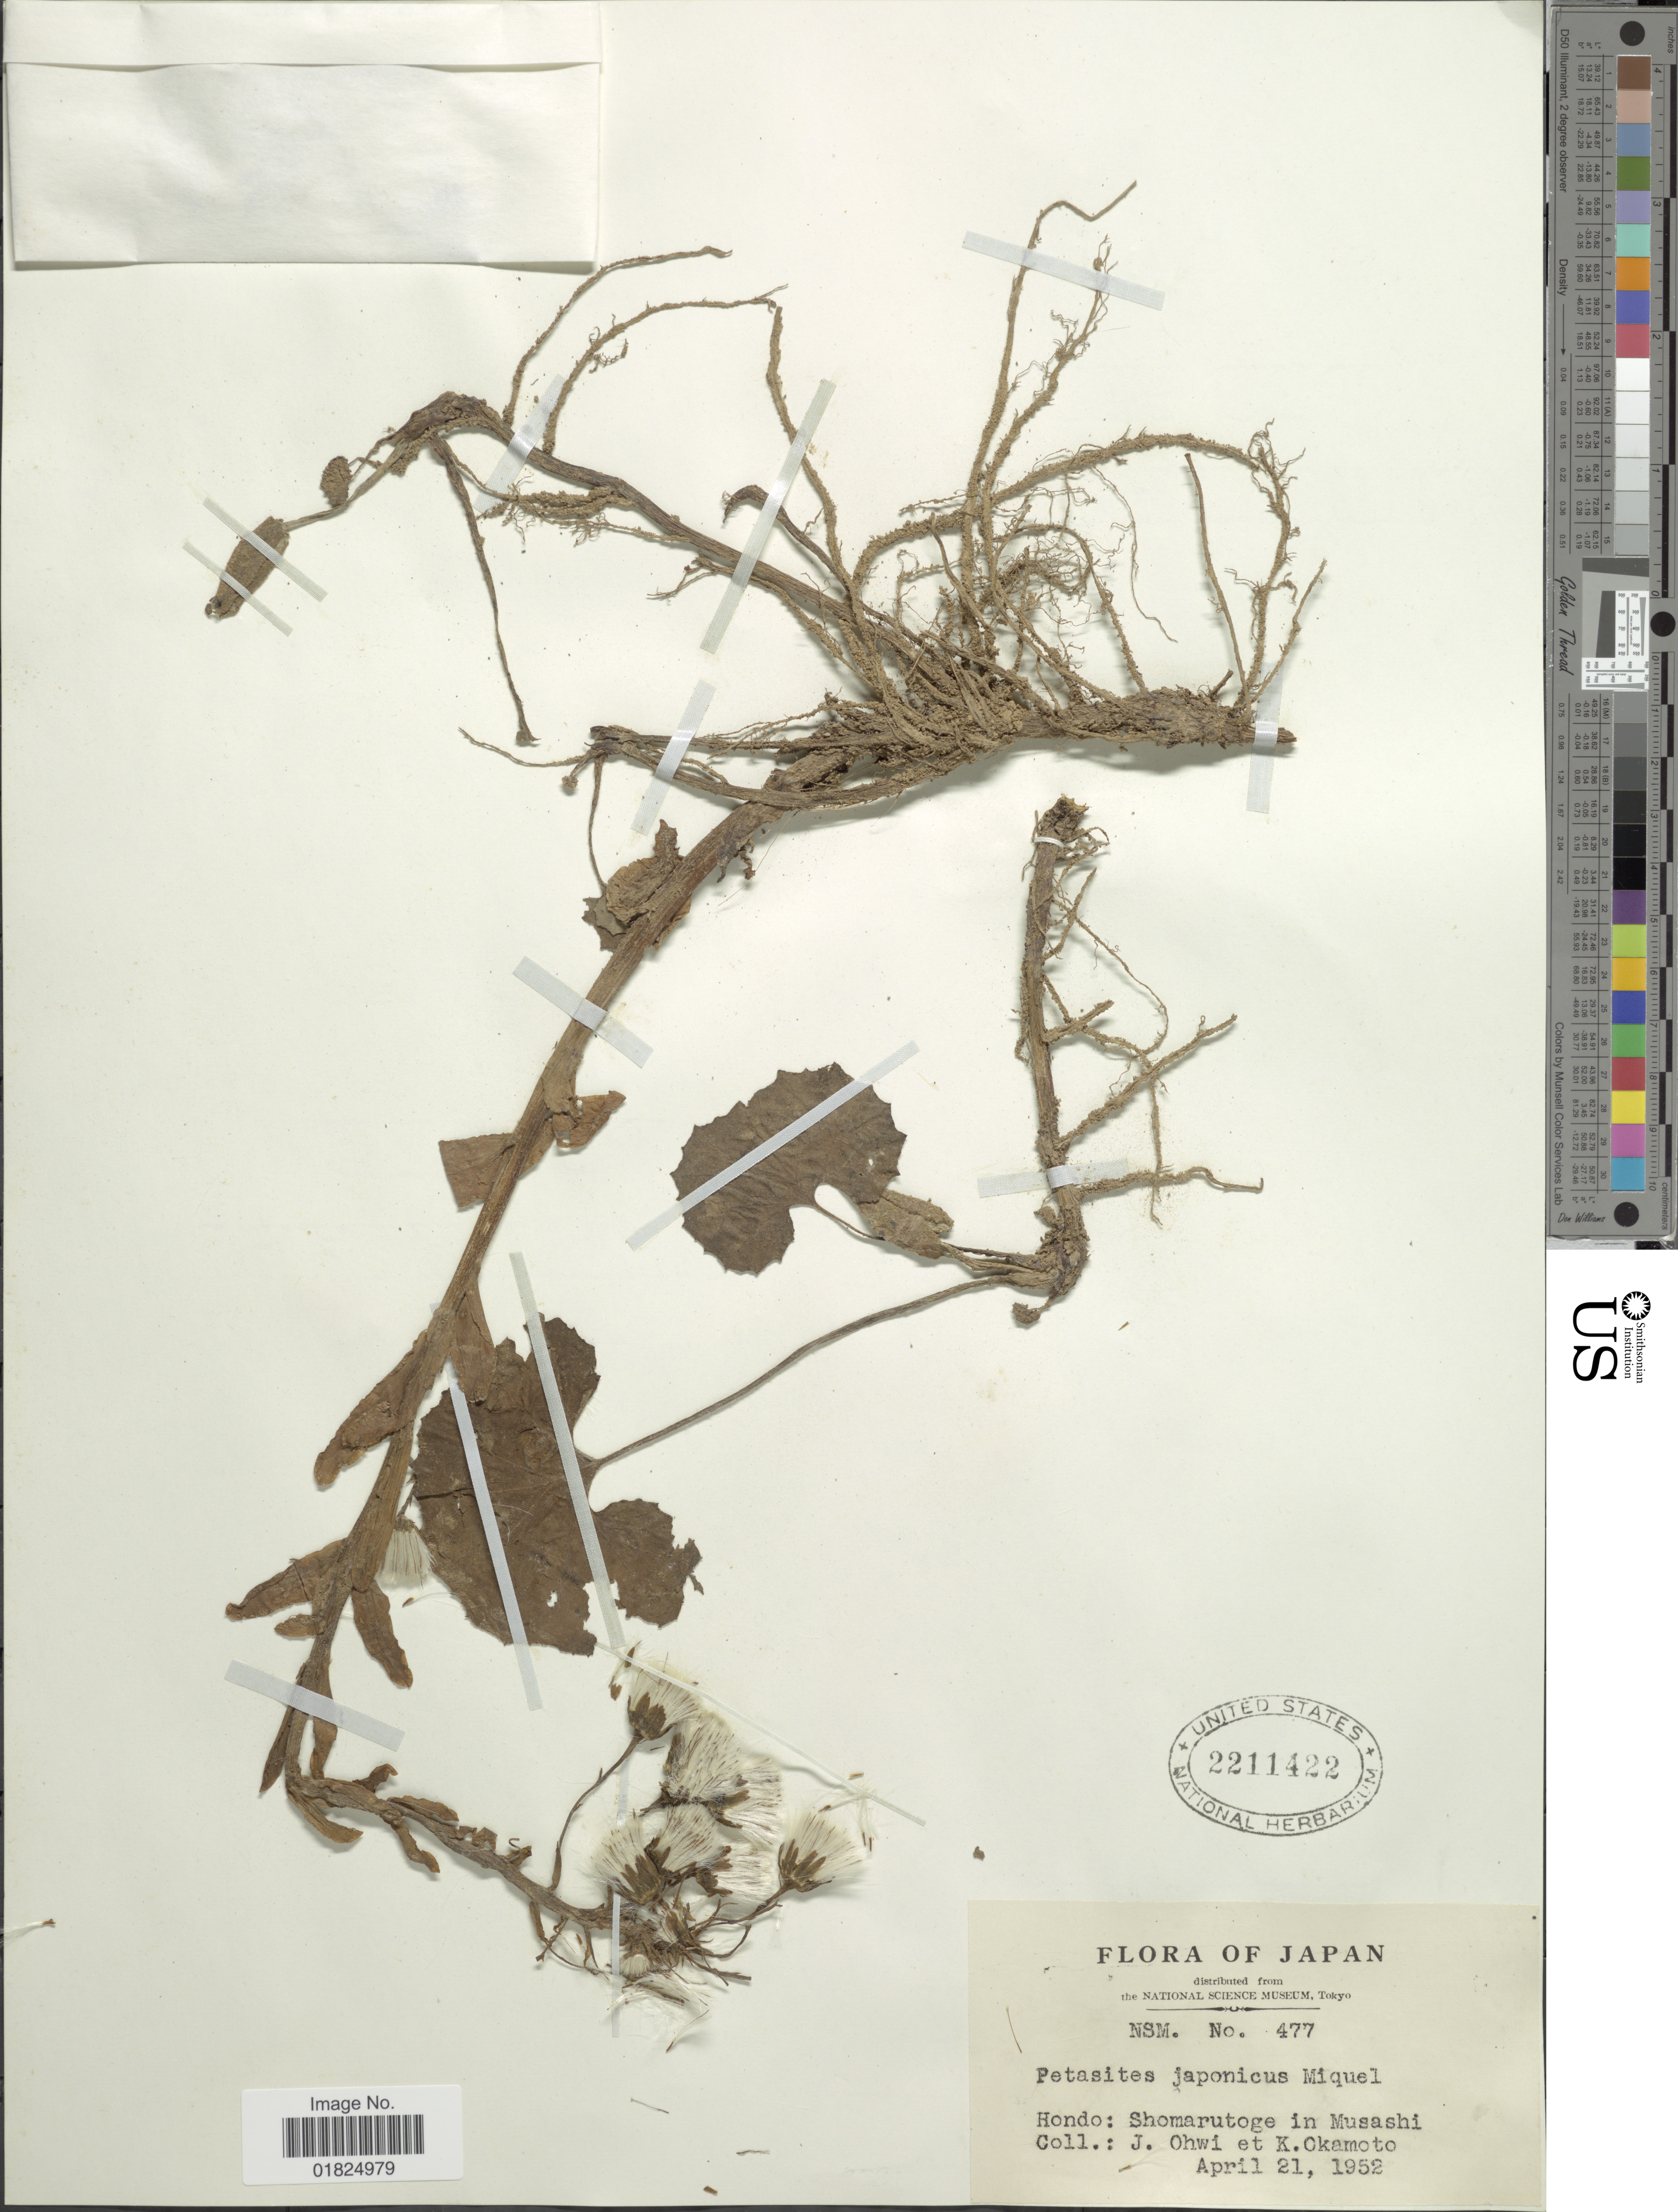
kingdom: Plantae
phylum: Tracheophyta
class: Magnoliopsida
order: Asterales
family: Asteraceae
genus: Petasites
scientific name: Petasites japonicus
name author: (Siebold & Zucc.) Maxim.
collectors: J. Ohwi & K. Okamoto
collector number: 477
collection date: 1952-04-21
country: Japan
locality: Hondo: Shomarutoge in Musashi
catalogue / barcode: US 2211422